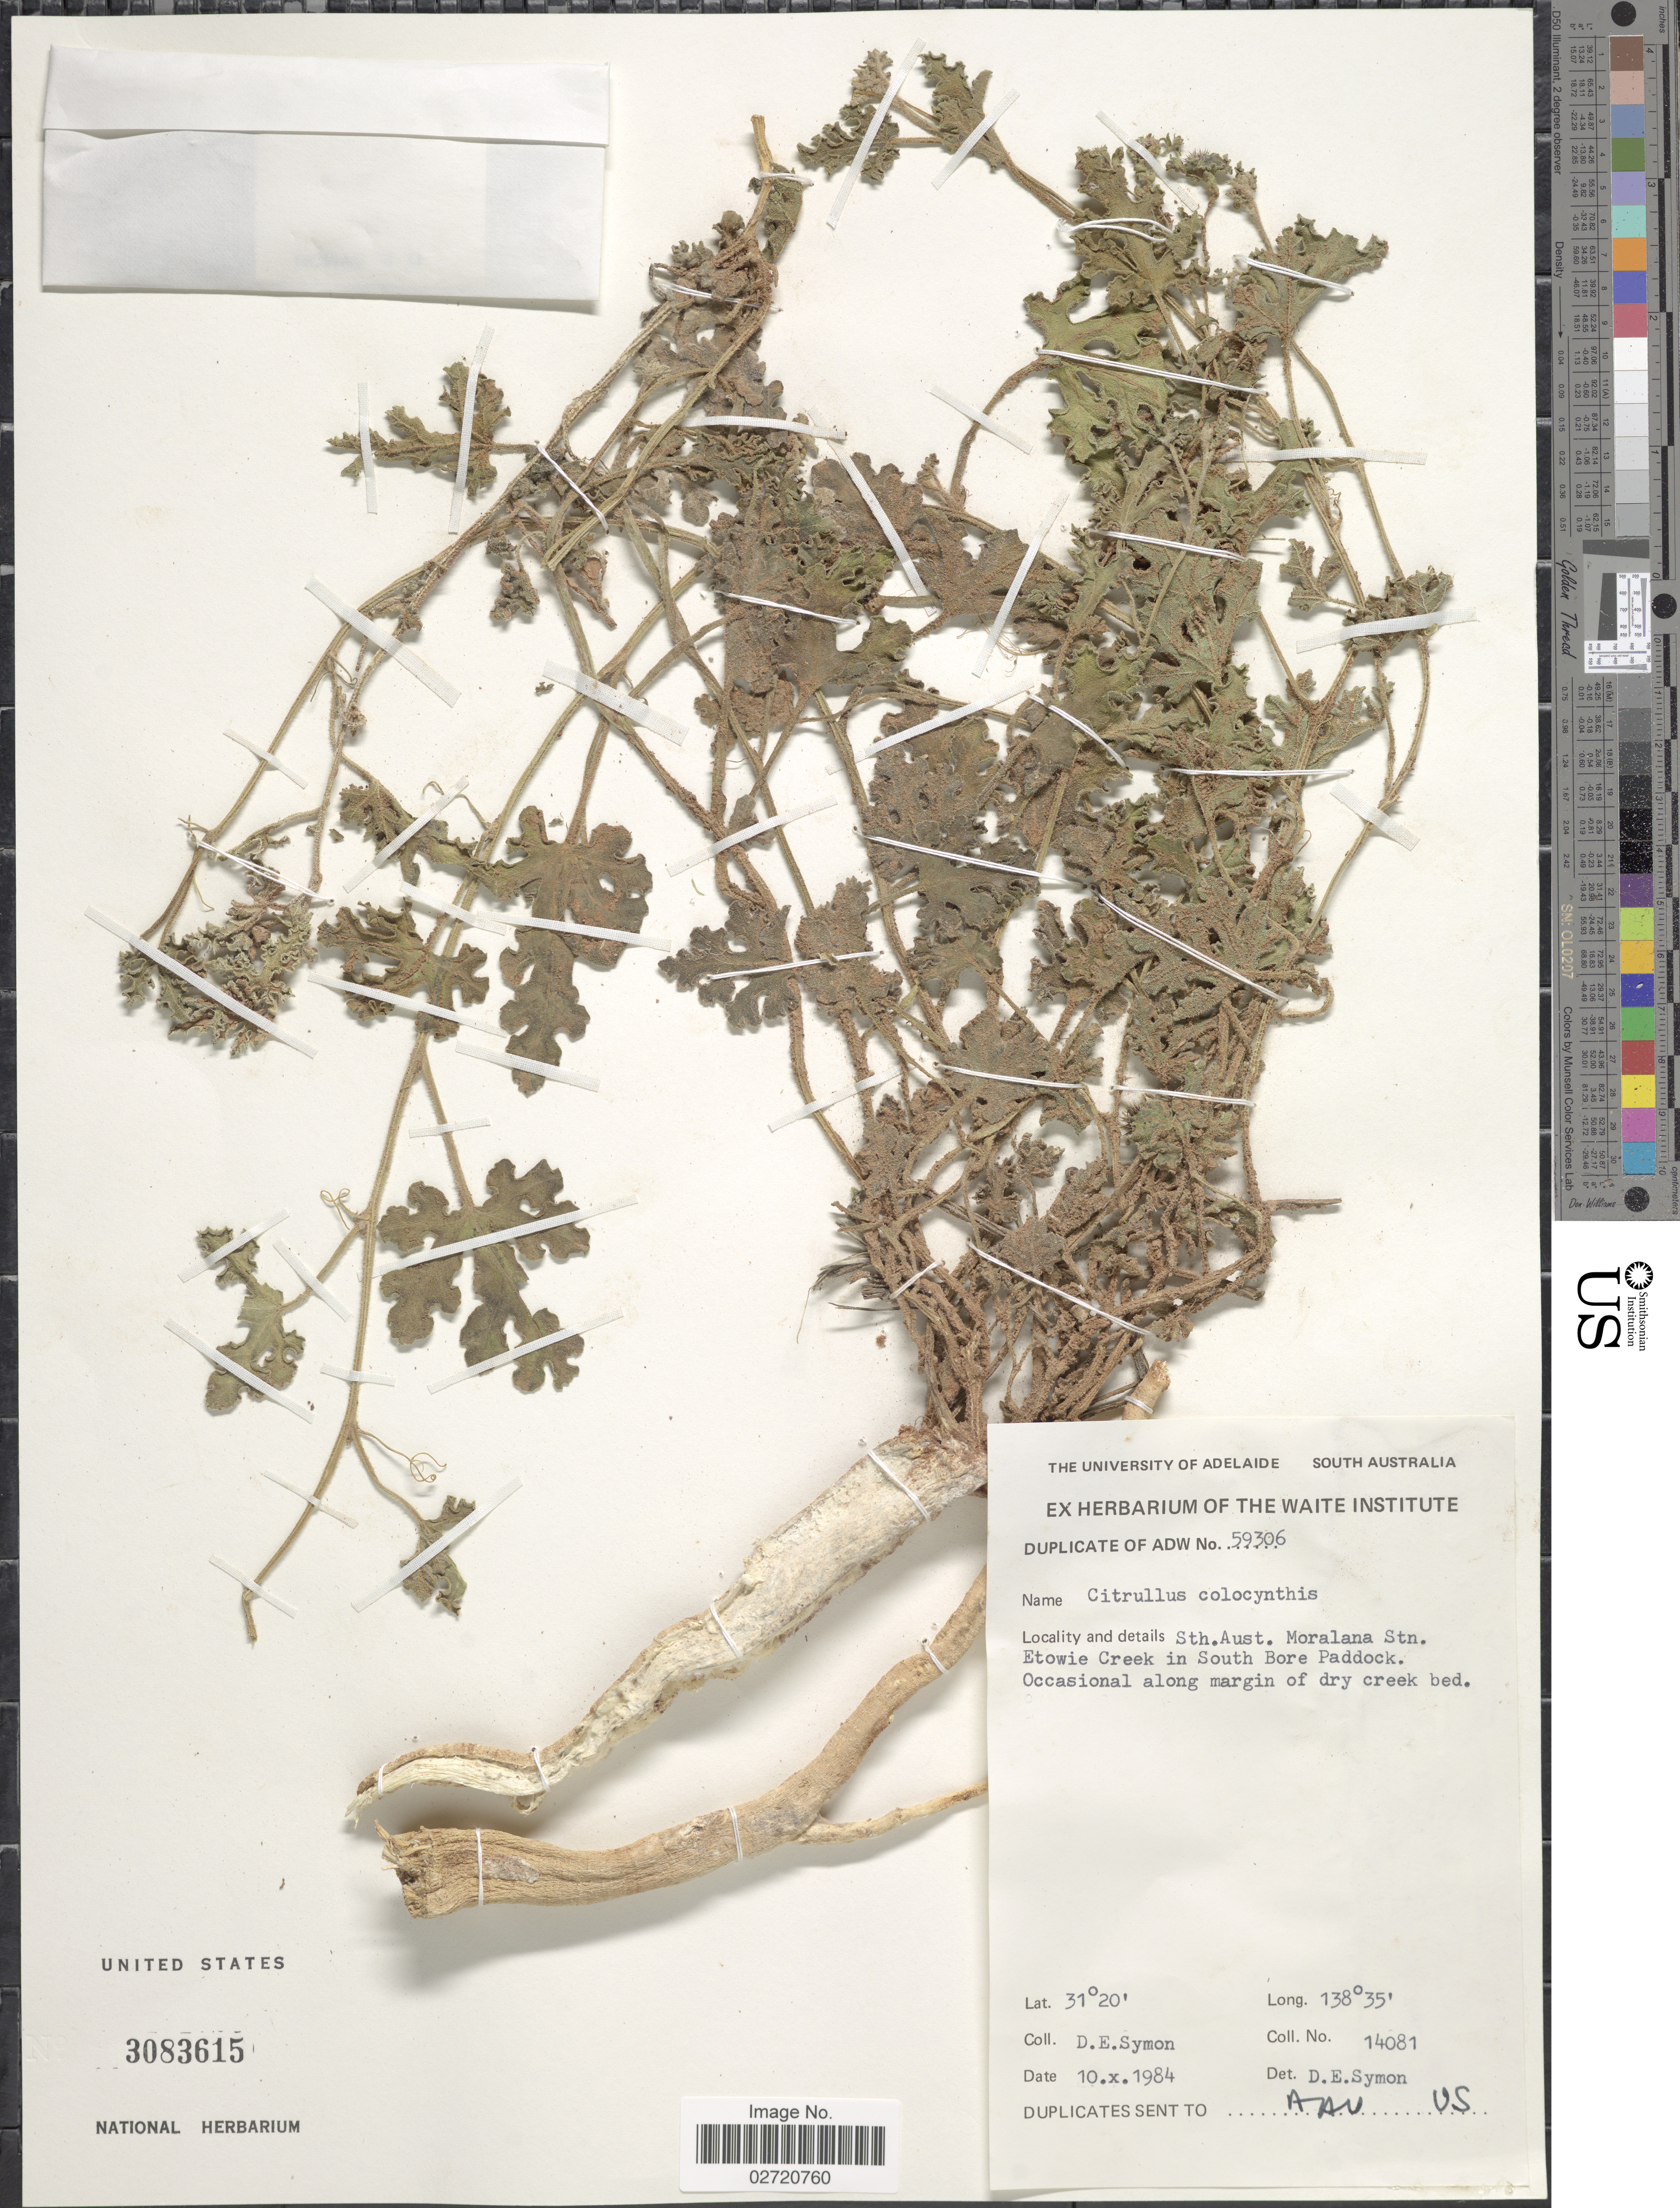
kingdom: Plantae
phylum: Tracheophyta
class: Magnoliopsida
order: Cucurbitales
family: Cucurbitaceae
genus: Citrullus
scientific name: Citrullus colocynthis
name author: (L.) Schrad.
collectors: D. Symon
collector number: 14081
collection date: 1984-10-10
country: Australia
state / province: South Australia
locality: Sth. Aust. Moralana Stn. Etowie Creek in South Bore Paddock.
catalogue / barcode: US 3083615